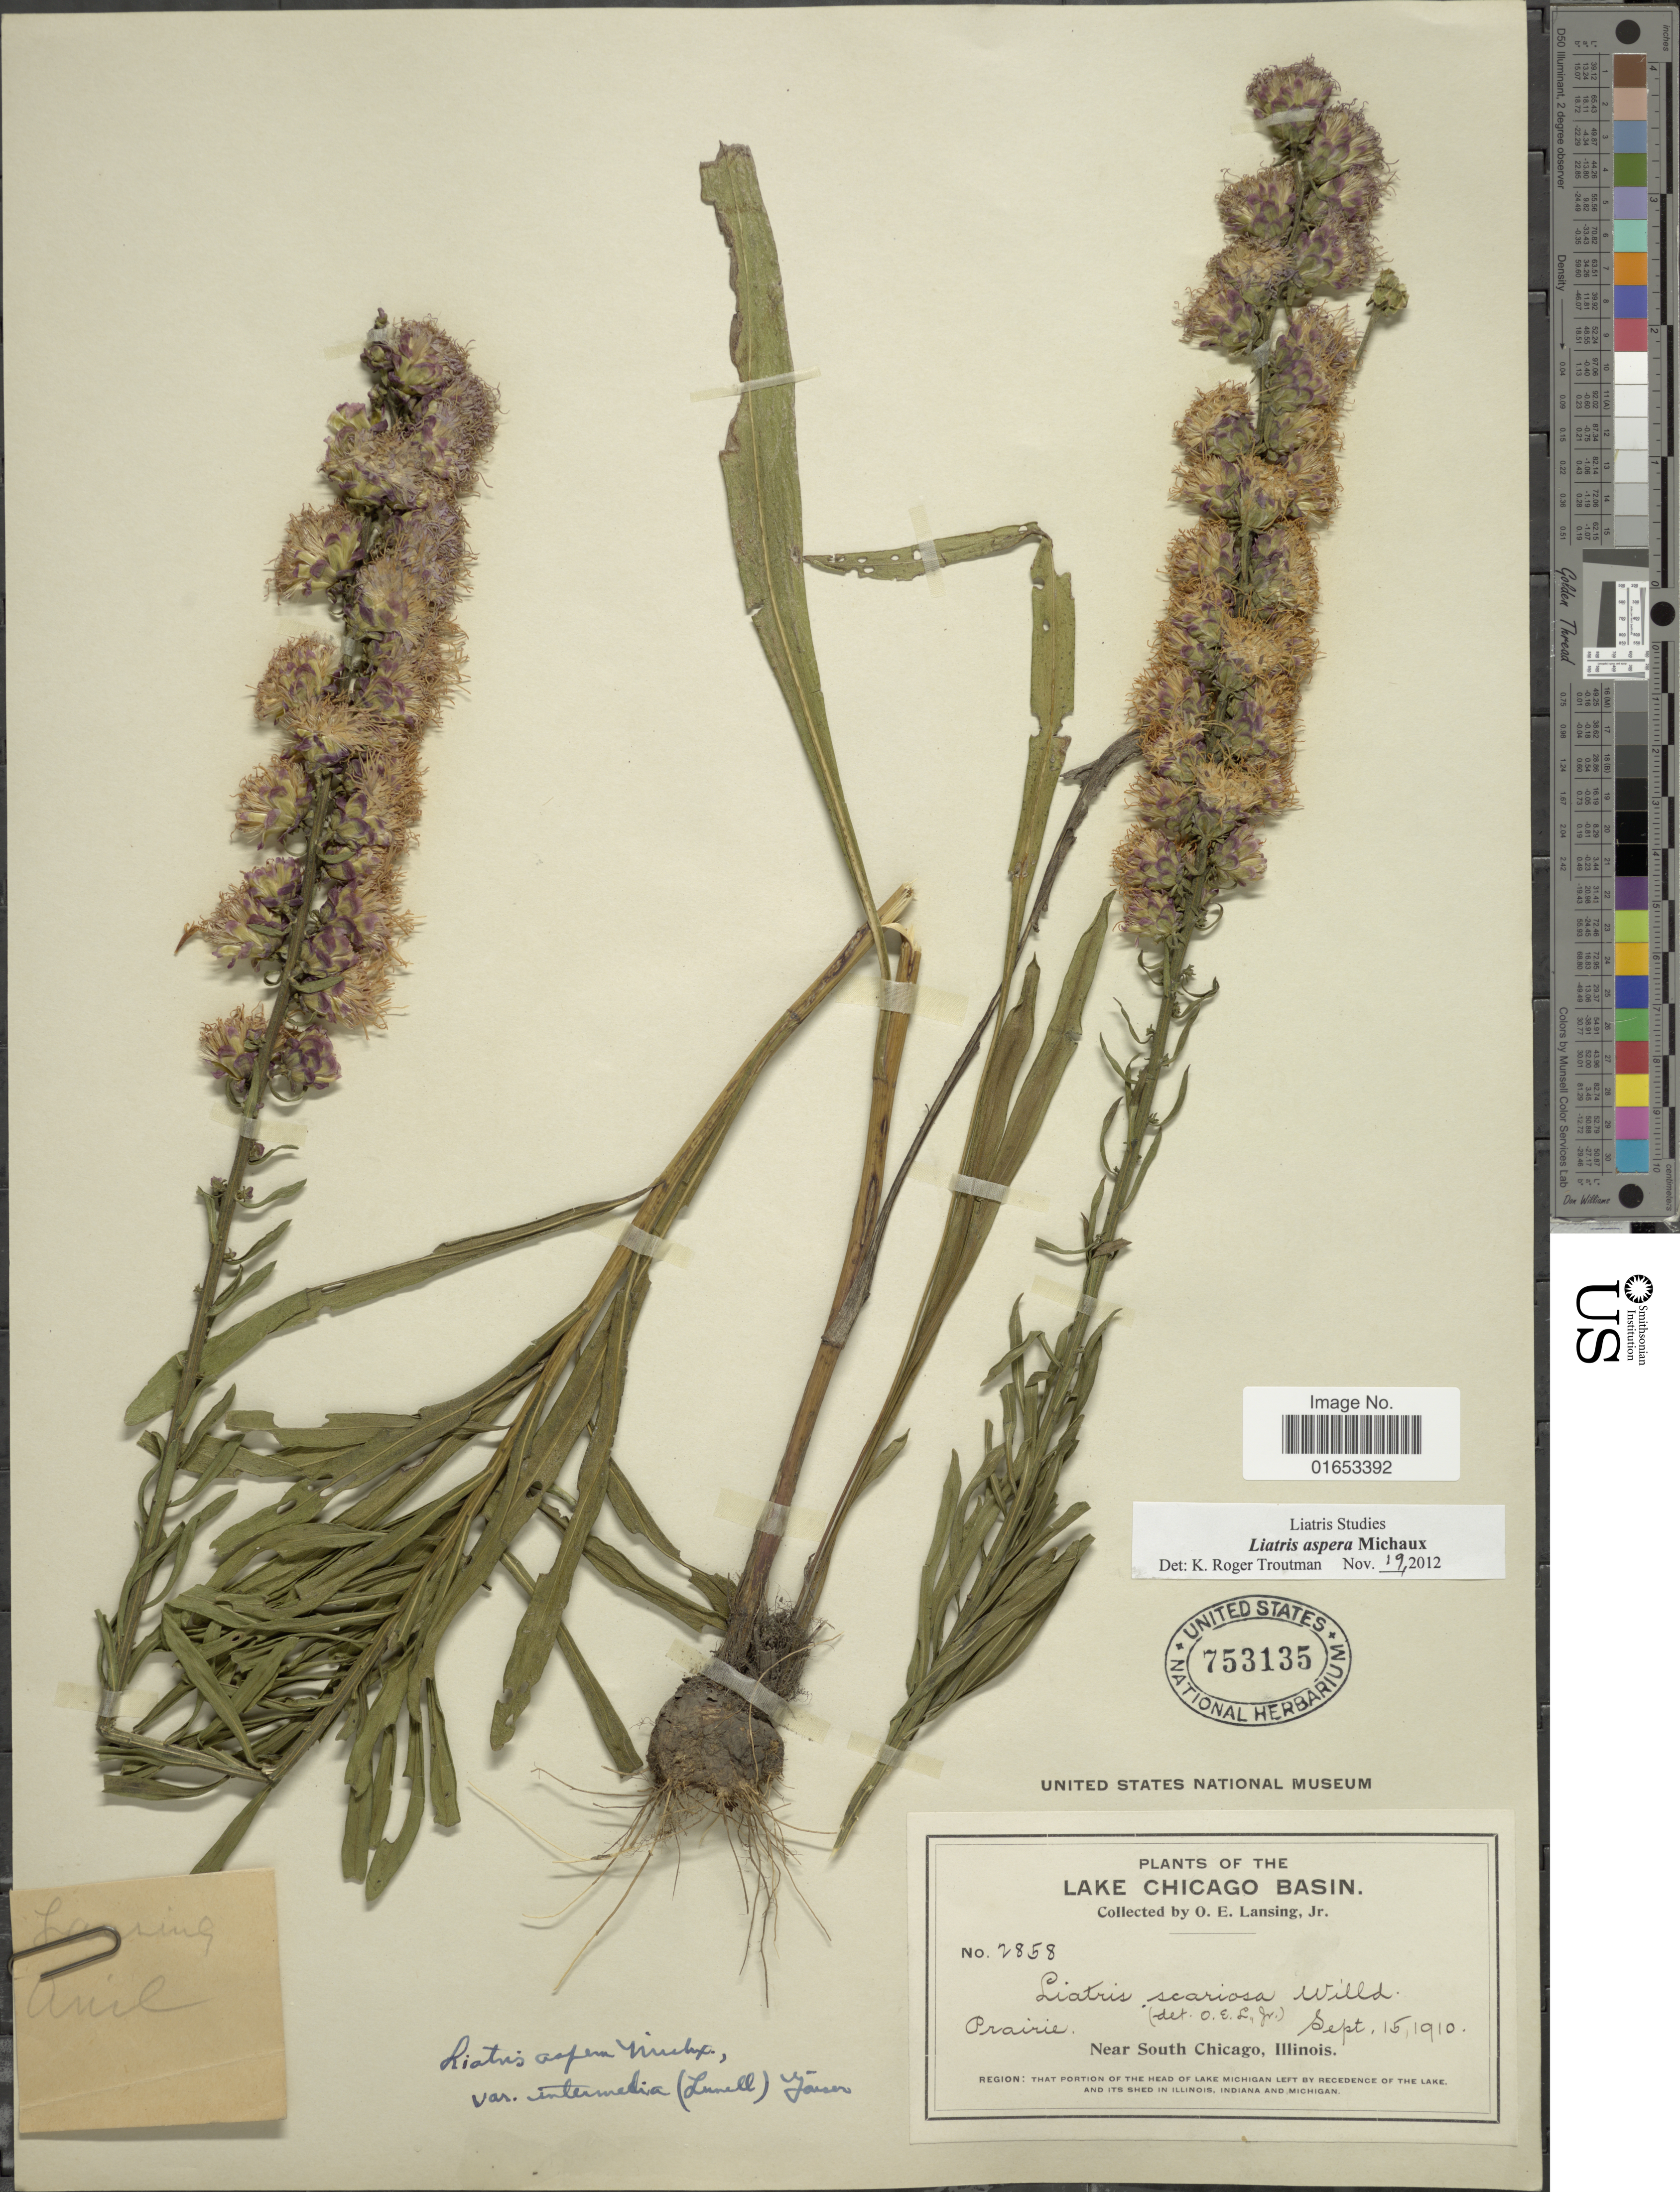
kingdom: Plantae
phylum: Tracheophyta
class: Magnoliopsida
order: Asterales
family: Asteraceae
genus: Liatris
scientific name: Liatris aspera var. intermedia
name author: (Lunell) Gaiser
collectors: O. E. Lansing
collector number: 2858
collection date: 1910-09-15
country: United States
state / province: Illinois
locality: Lake Chicago Basin, Prairie, Near South Chicago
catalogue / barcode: US 753135